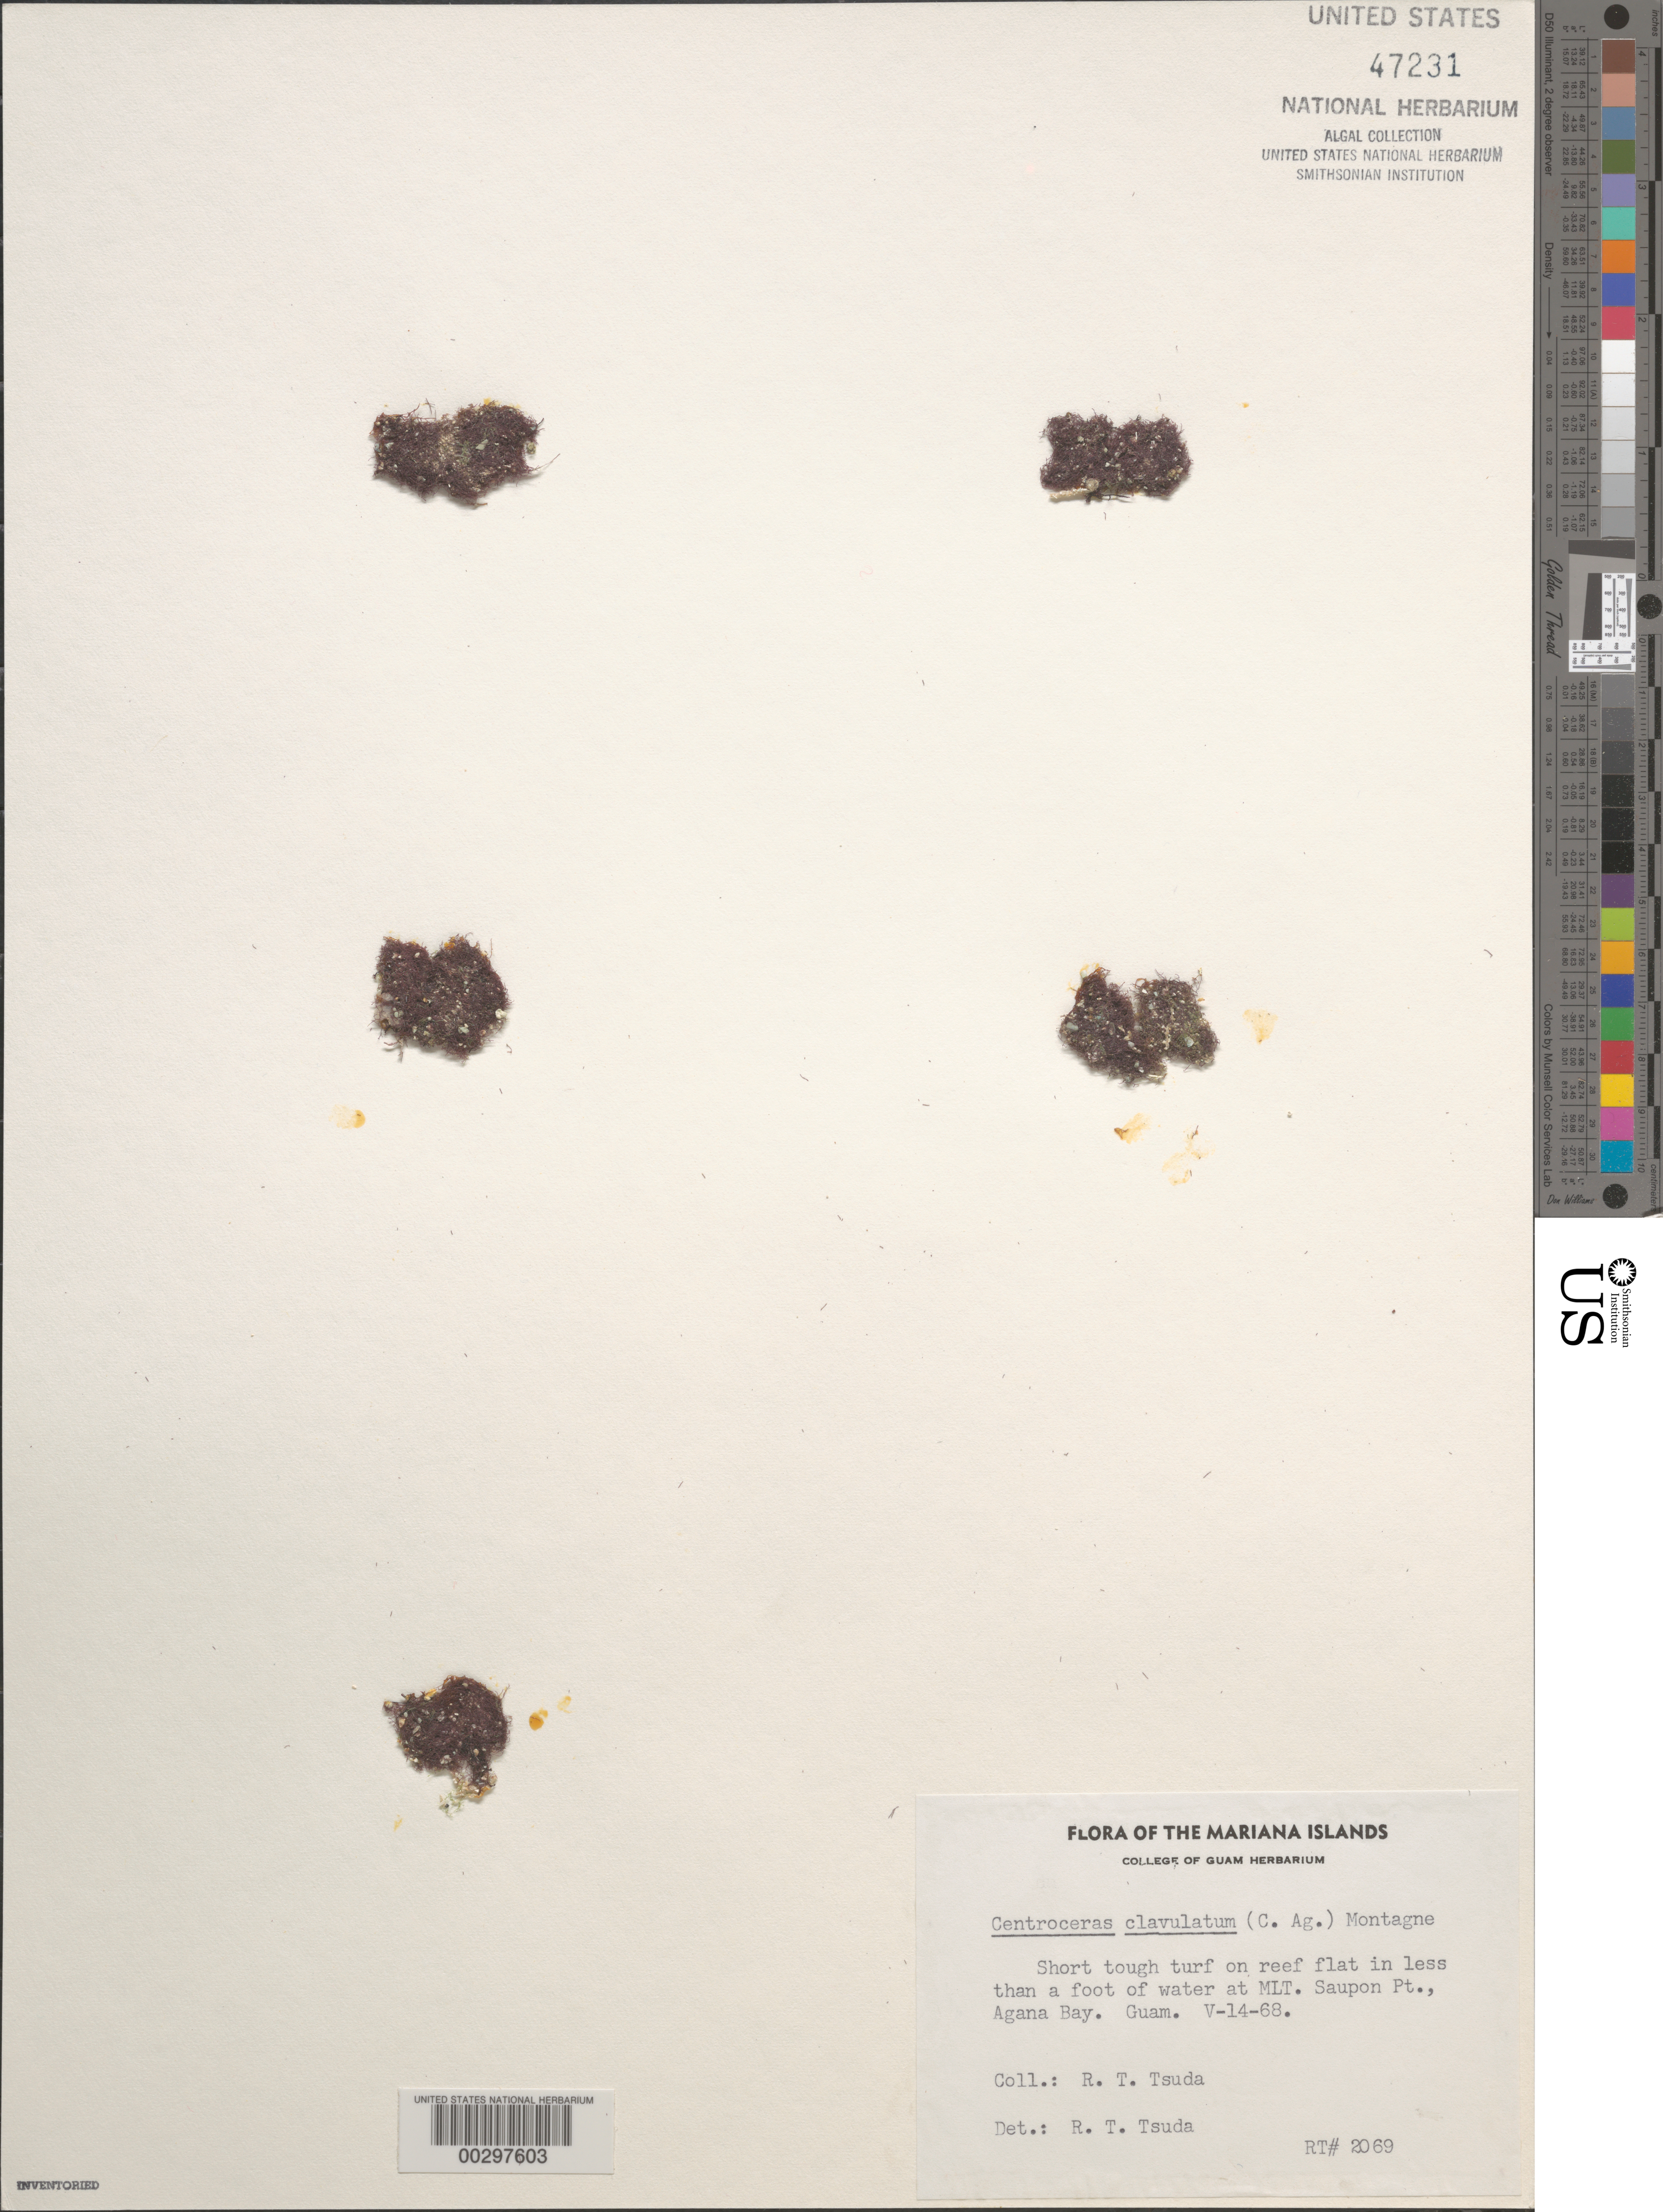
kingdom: Plantae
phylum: Rhodophyta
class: Florideophyceae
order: Ceramiales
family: Ceramiaceae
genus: Centroceras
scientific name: Centroceras clavulatum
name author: (C. Agardh) Mont.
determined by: Tsuda, R. T.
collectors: R. Tsuda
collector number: Rt 2069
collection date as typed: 14 May 1968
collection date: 1968-05-14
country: Guam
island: Guam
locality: Agana Bay, Saupon Point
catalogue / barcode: US 47231